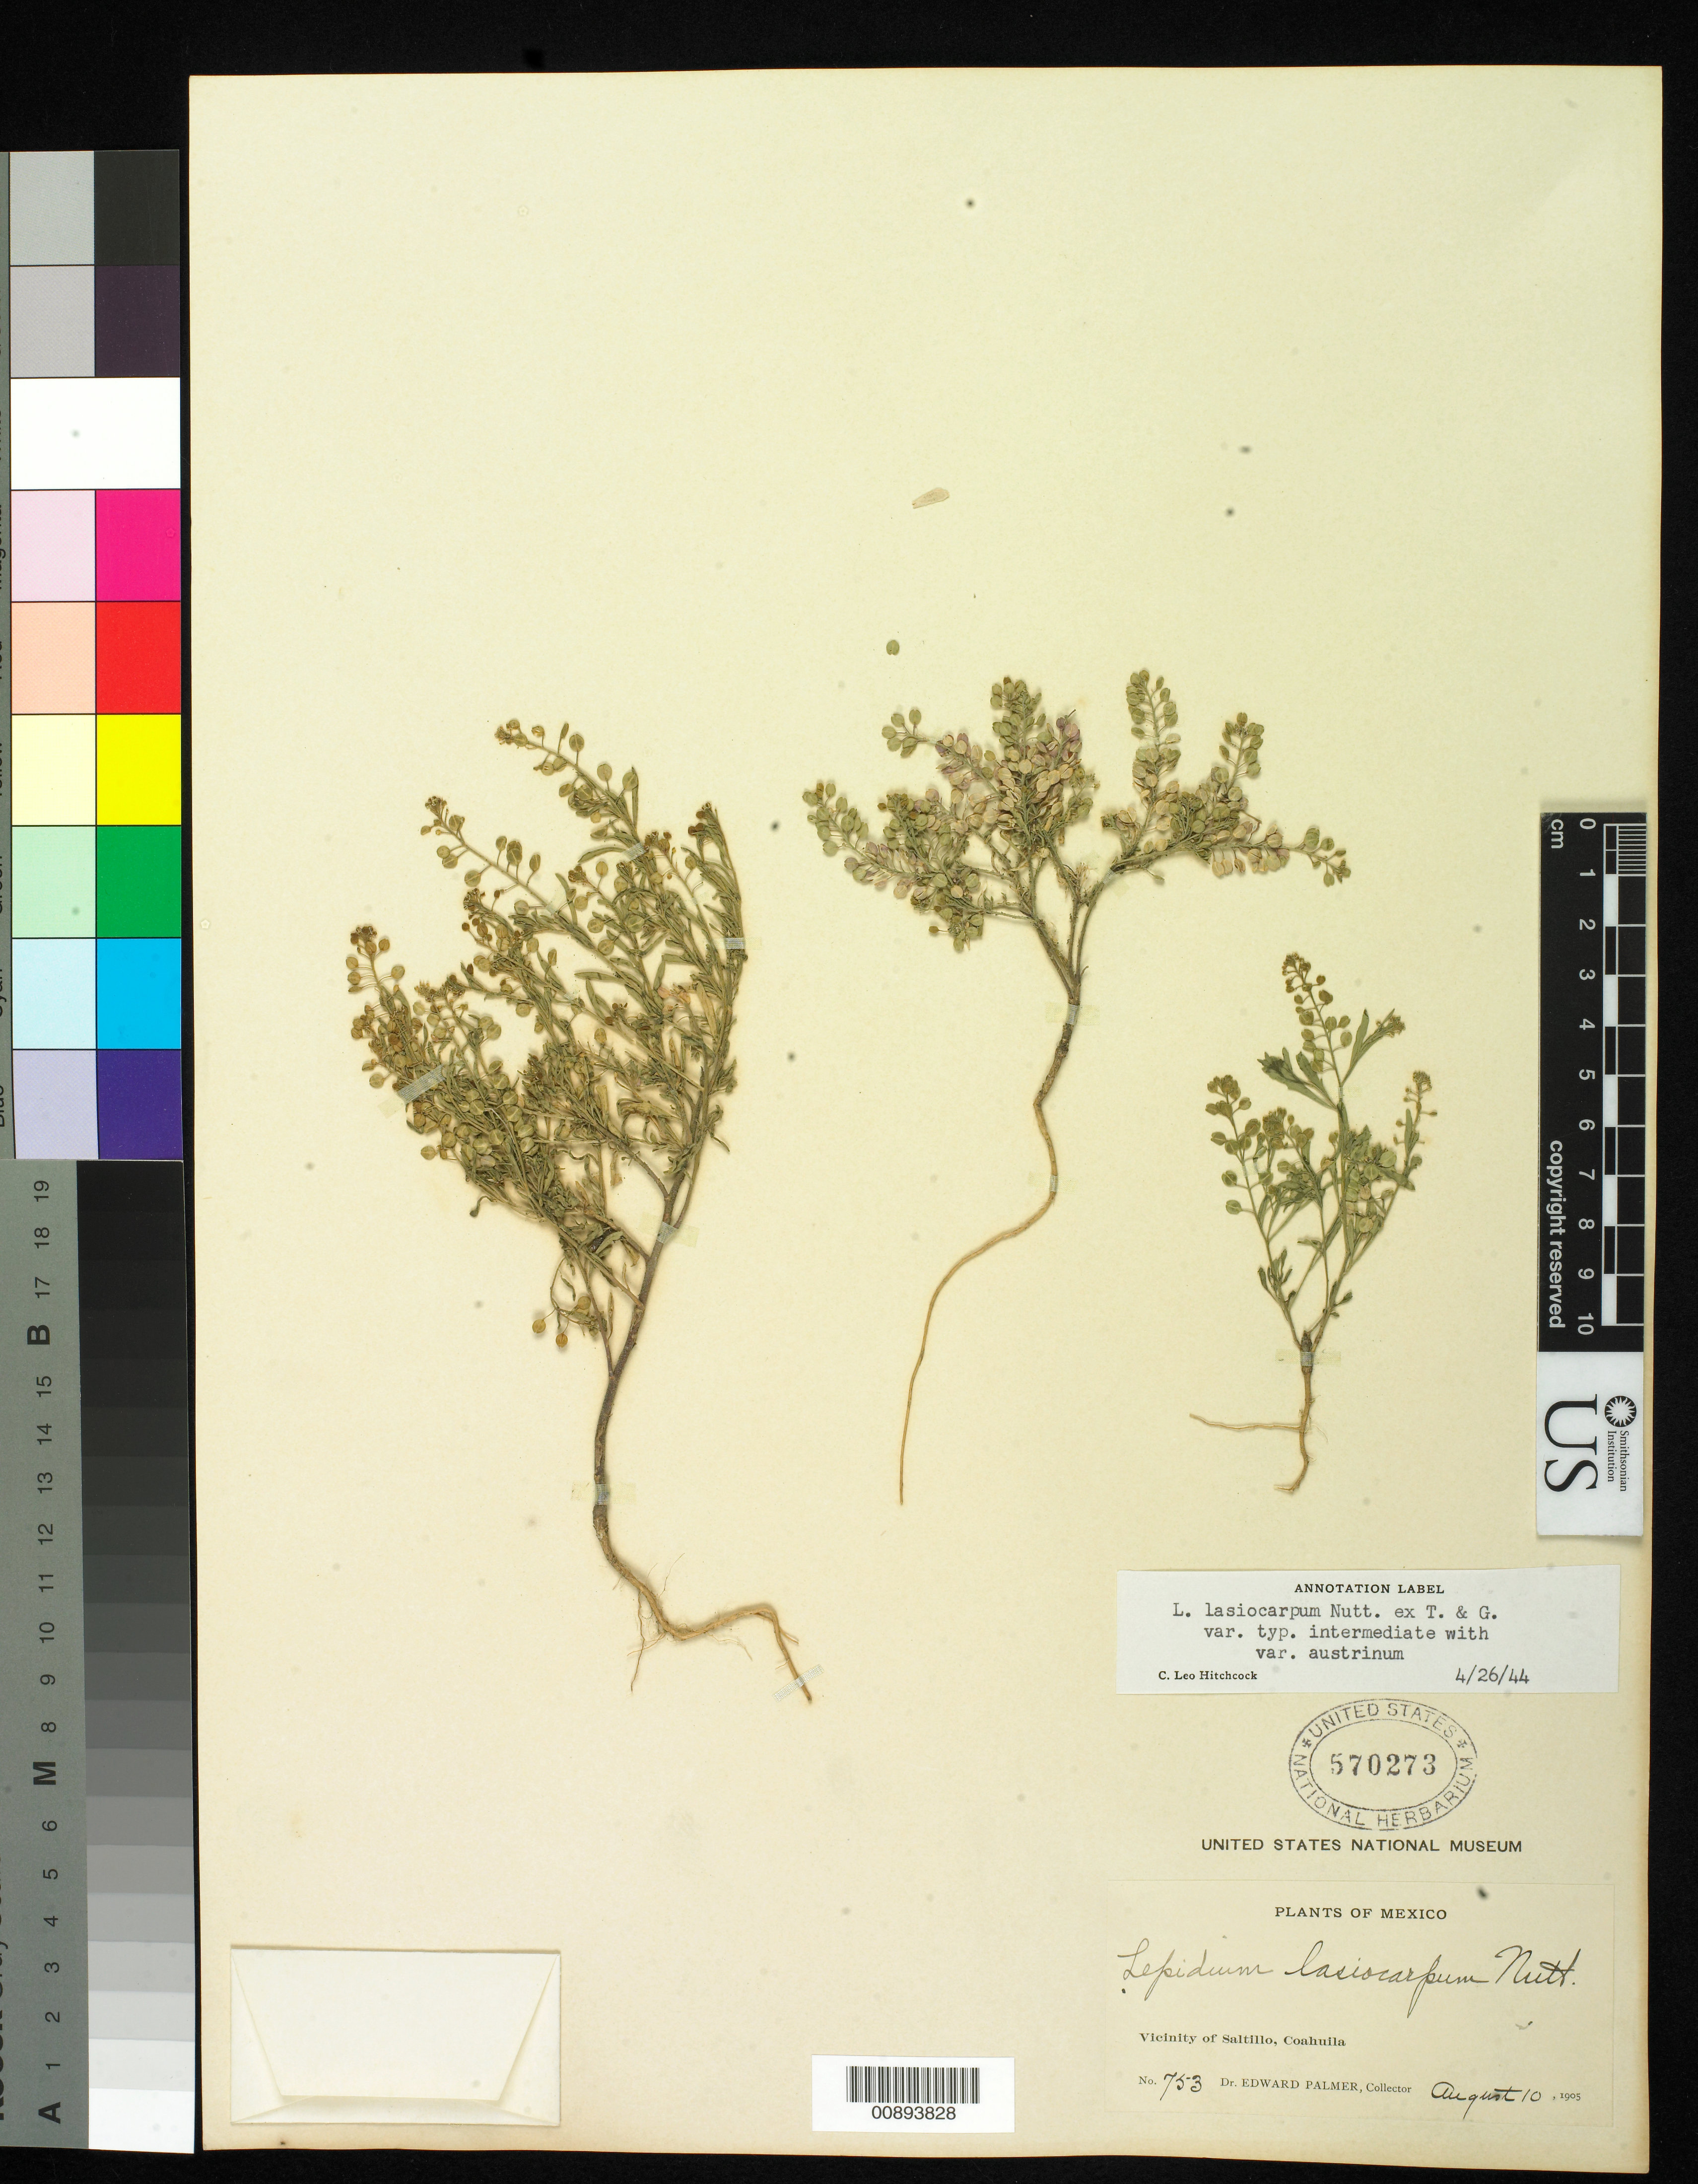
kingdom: Plantae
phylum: Tracheophyta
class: Magnoliopsida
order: Brassicales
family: Brassicaceae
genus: Lepidium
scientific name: Lepidium lasiocarpum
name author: Nutt.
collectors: E. Palmer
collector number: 753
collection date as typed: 10 Aug 1905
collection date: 1905-08-10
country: Mexico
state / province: Coahuila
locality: Vicinity of Saltillo, Coahuila.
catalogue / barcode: US 570273